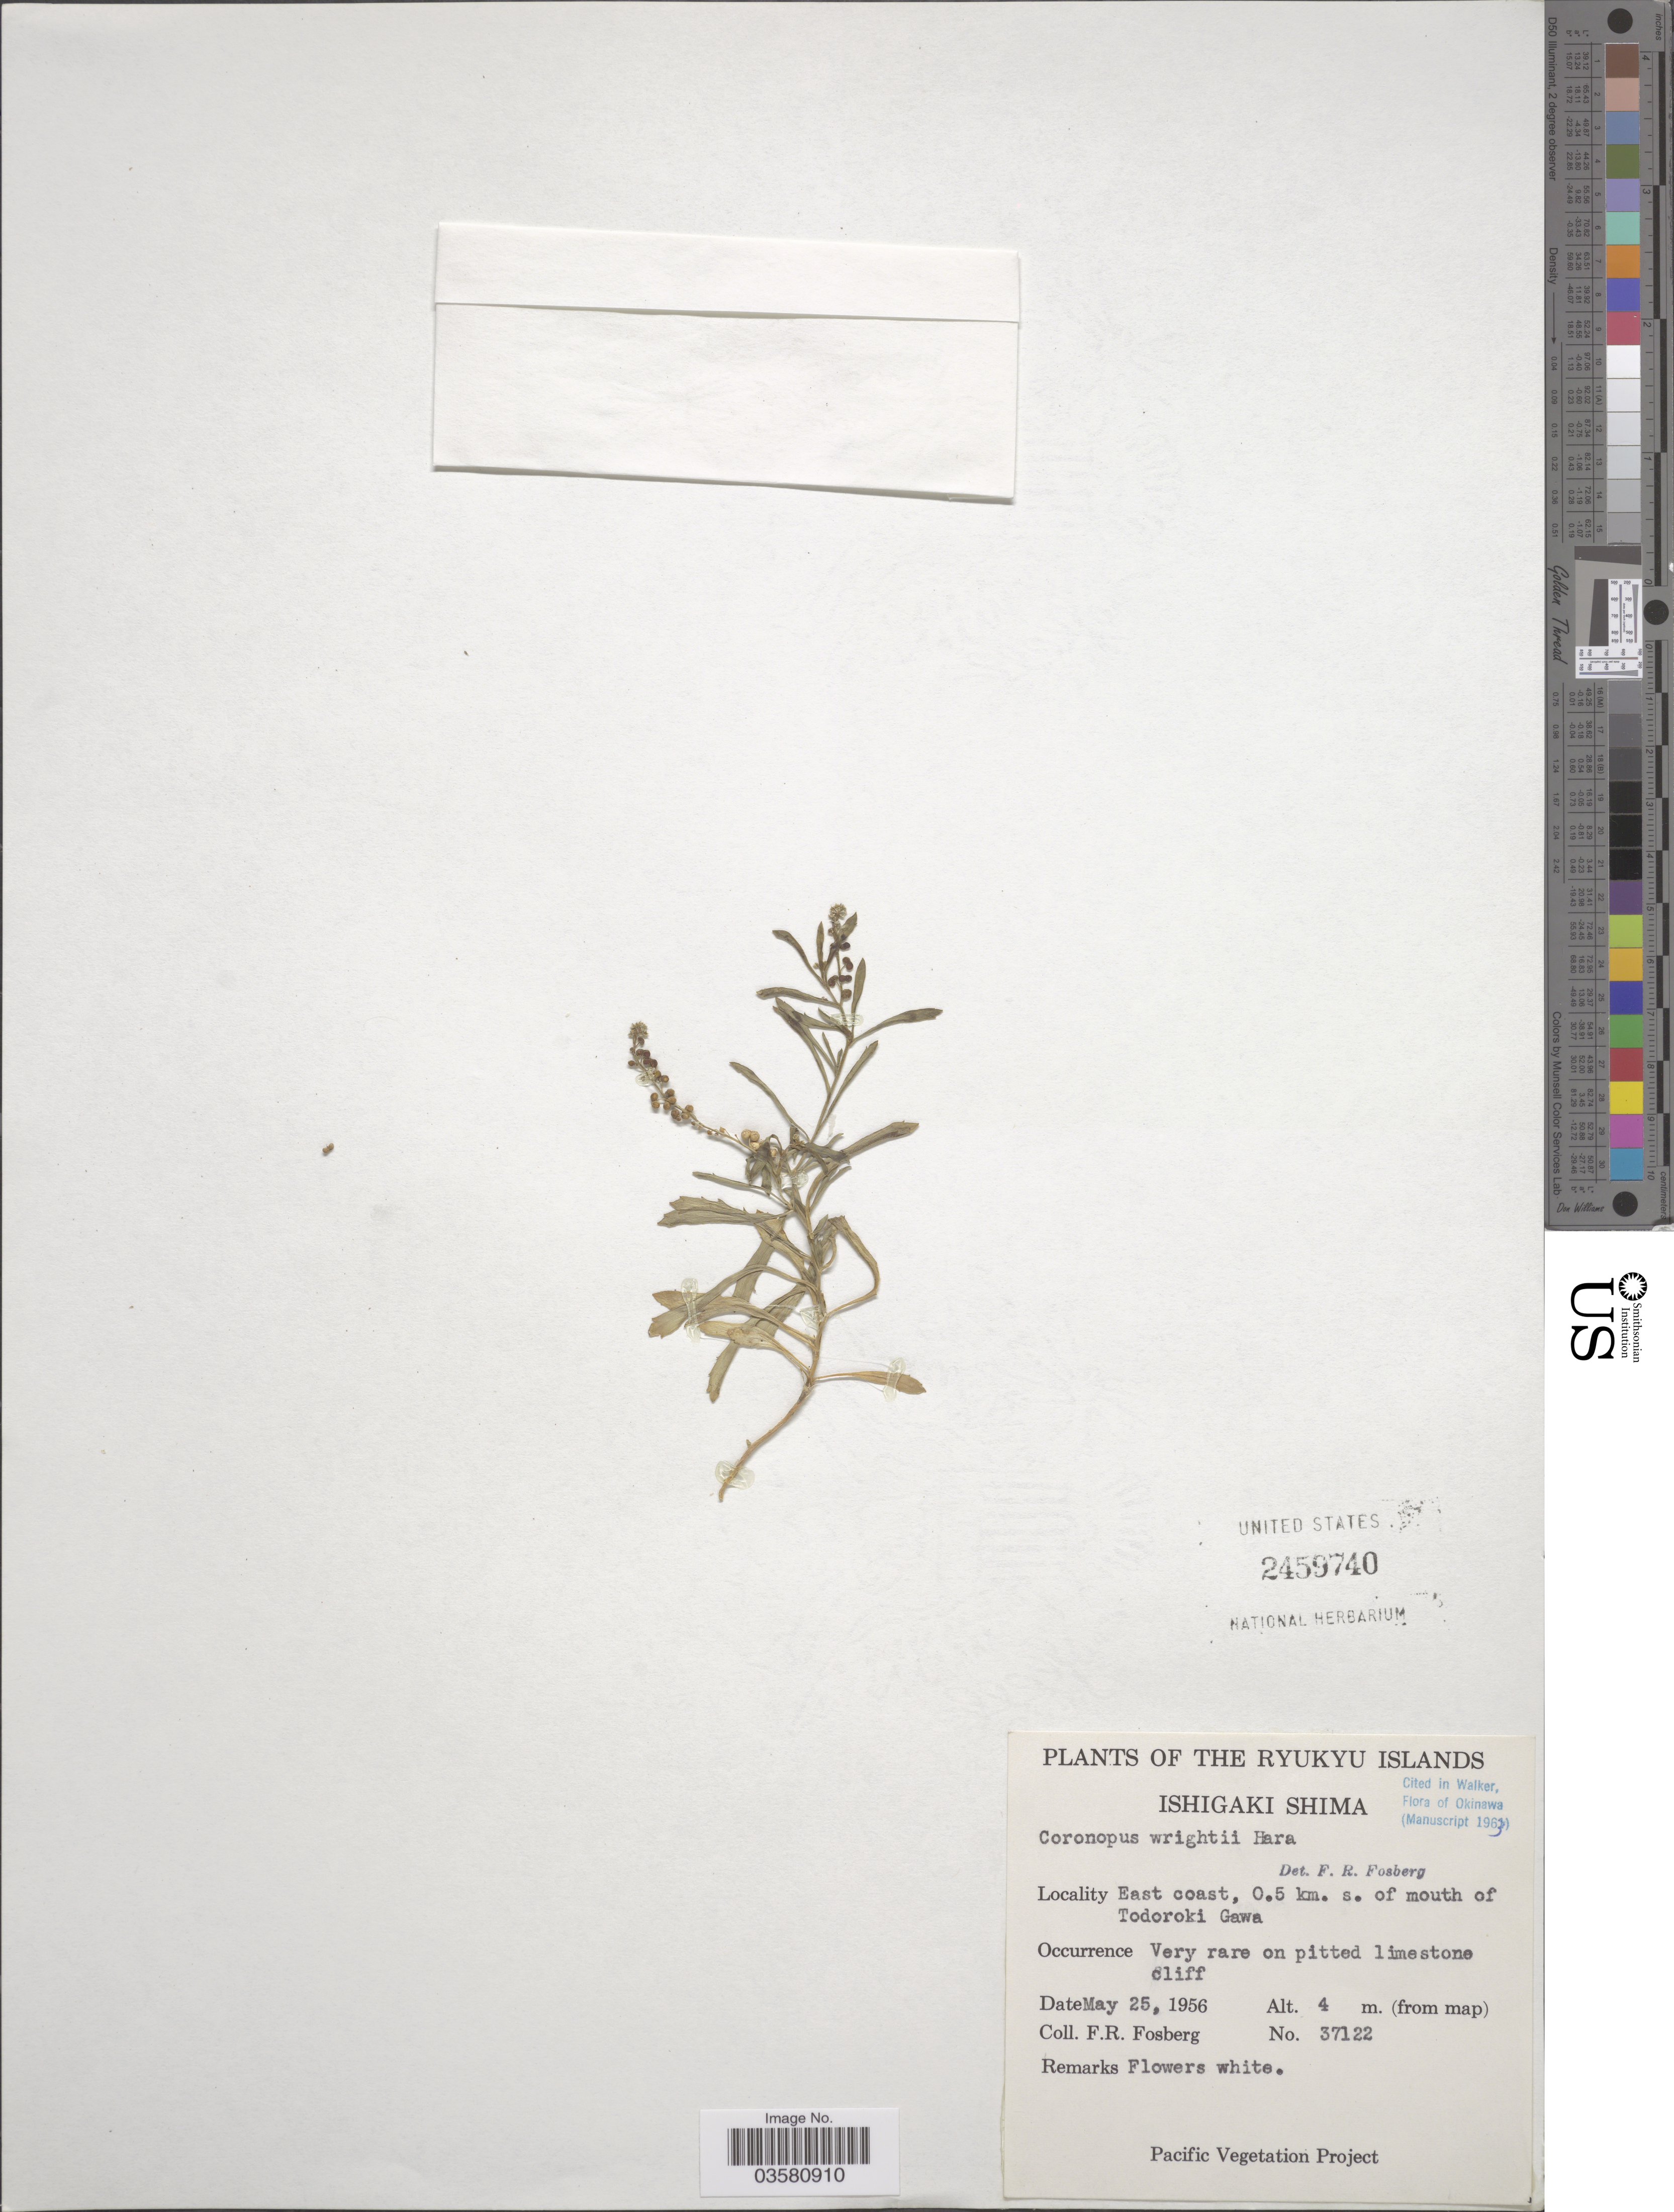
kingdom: Plantae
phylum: Tracheophyta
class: Magnoliopsida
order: Brassicales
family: Brassicaceae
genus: Lepidium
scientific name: Lepidium englerianum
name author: (Muschl.) Al-Shehbaz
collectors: F. R. Fosberg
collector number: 37122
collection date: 1956-05-25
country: Japan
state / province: Okinawa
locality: The Ryukyu Islands. Ishigaki Shima. East coast, 0.5 km. s. of mouth of Todoroki Gawa.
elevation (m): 4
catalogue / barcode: US 2459740